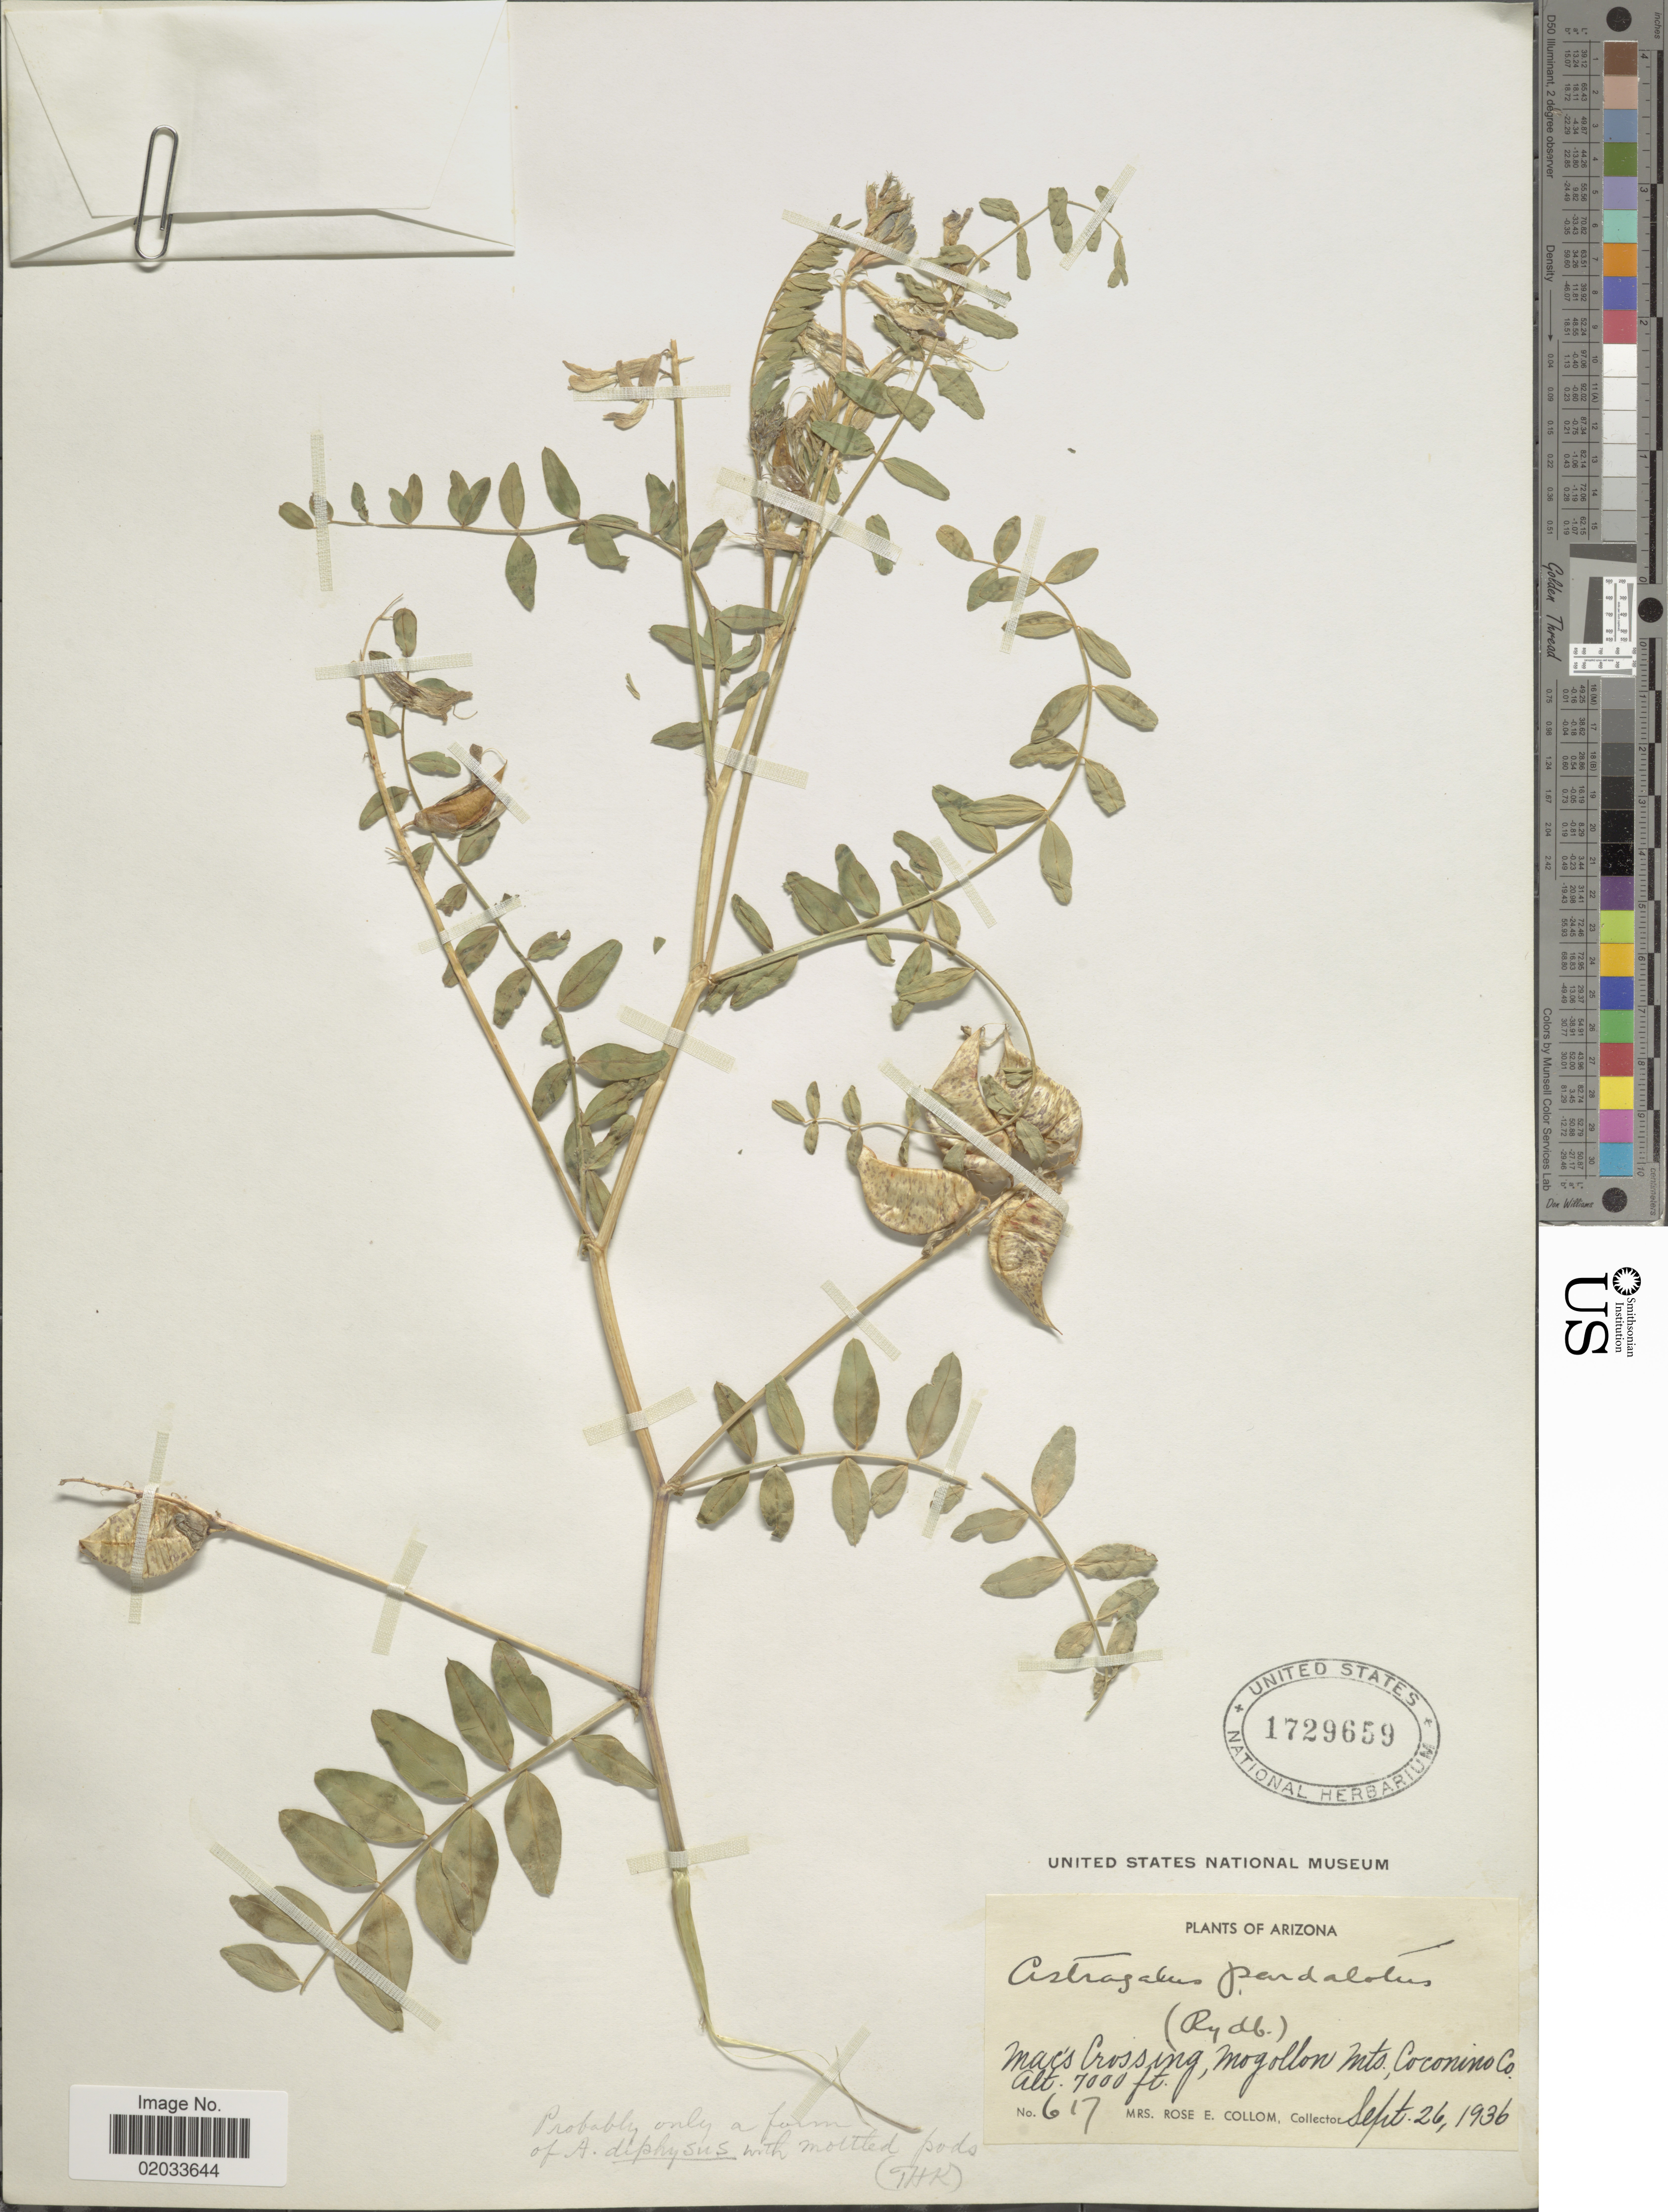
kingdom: Plantae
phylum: Tracheophyta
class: Magnoliopsida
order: Fabales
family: Fabaceae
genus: Astragalus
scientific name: Astragalus pardalinus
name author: (Rydb.) Barneby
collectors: R. E. Collom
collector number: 617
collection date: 1936-09-26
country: United States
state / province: Arizona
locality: Mar's Crossing, Mogollon Mts., Coconino Co.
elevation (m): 2134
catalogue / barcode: US 1729659